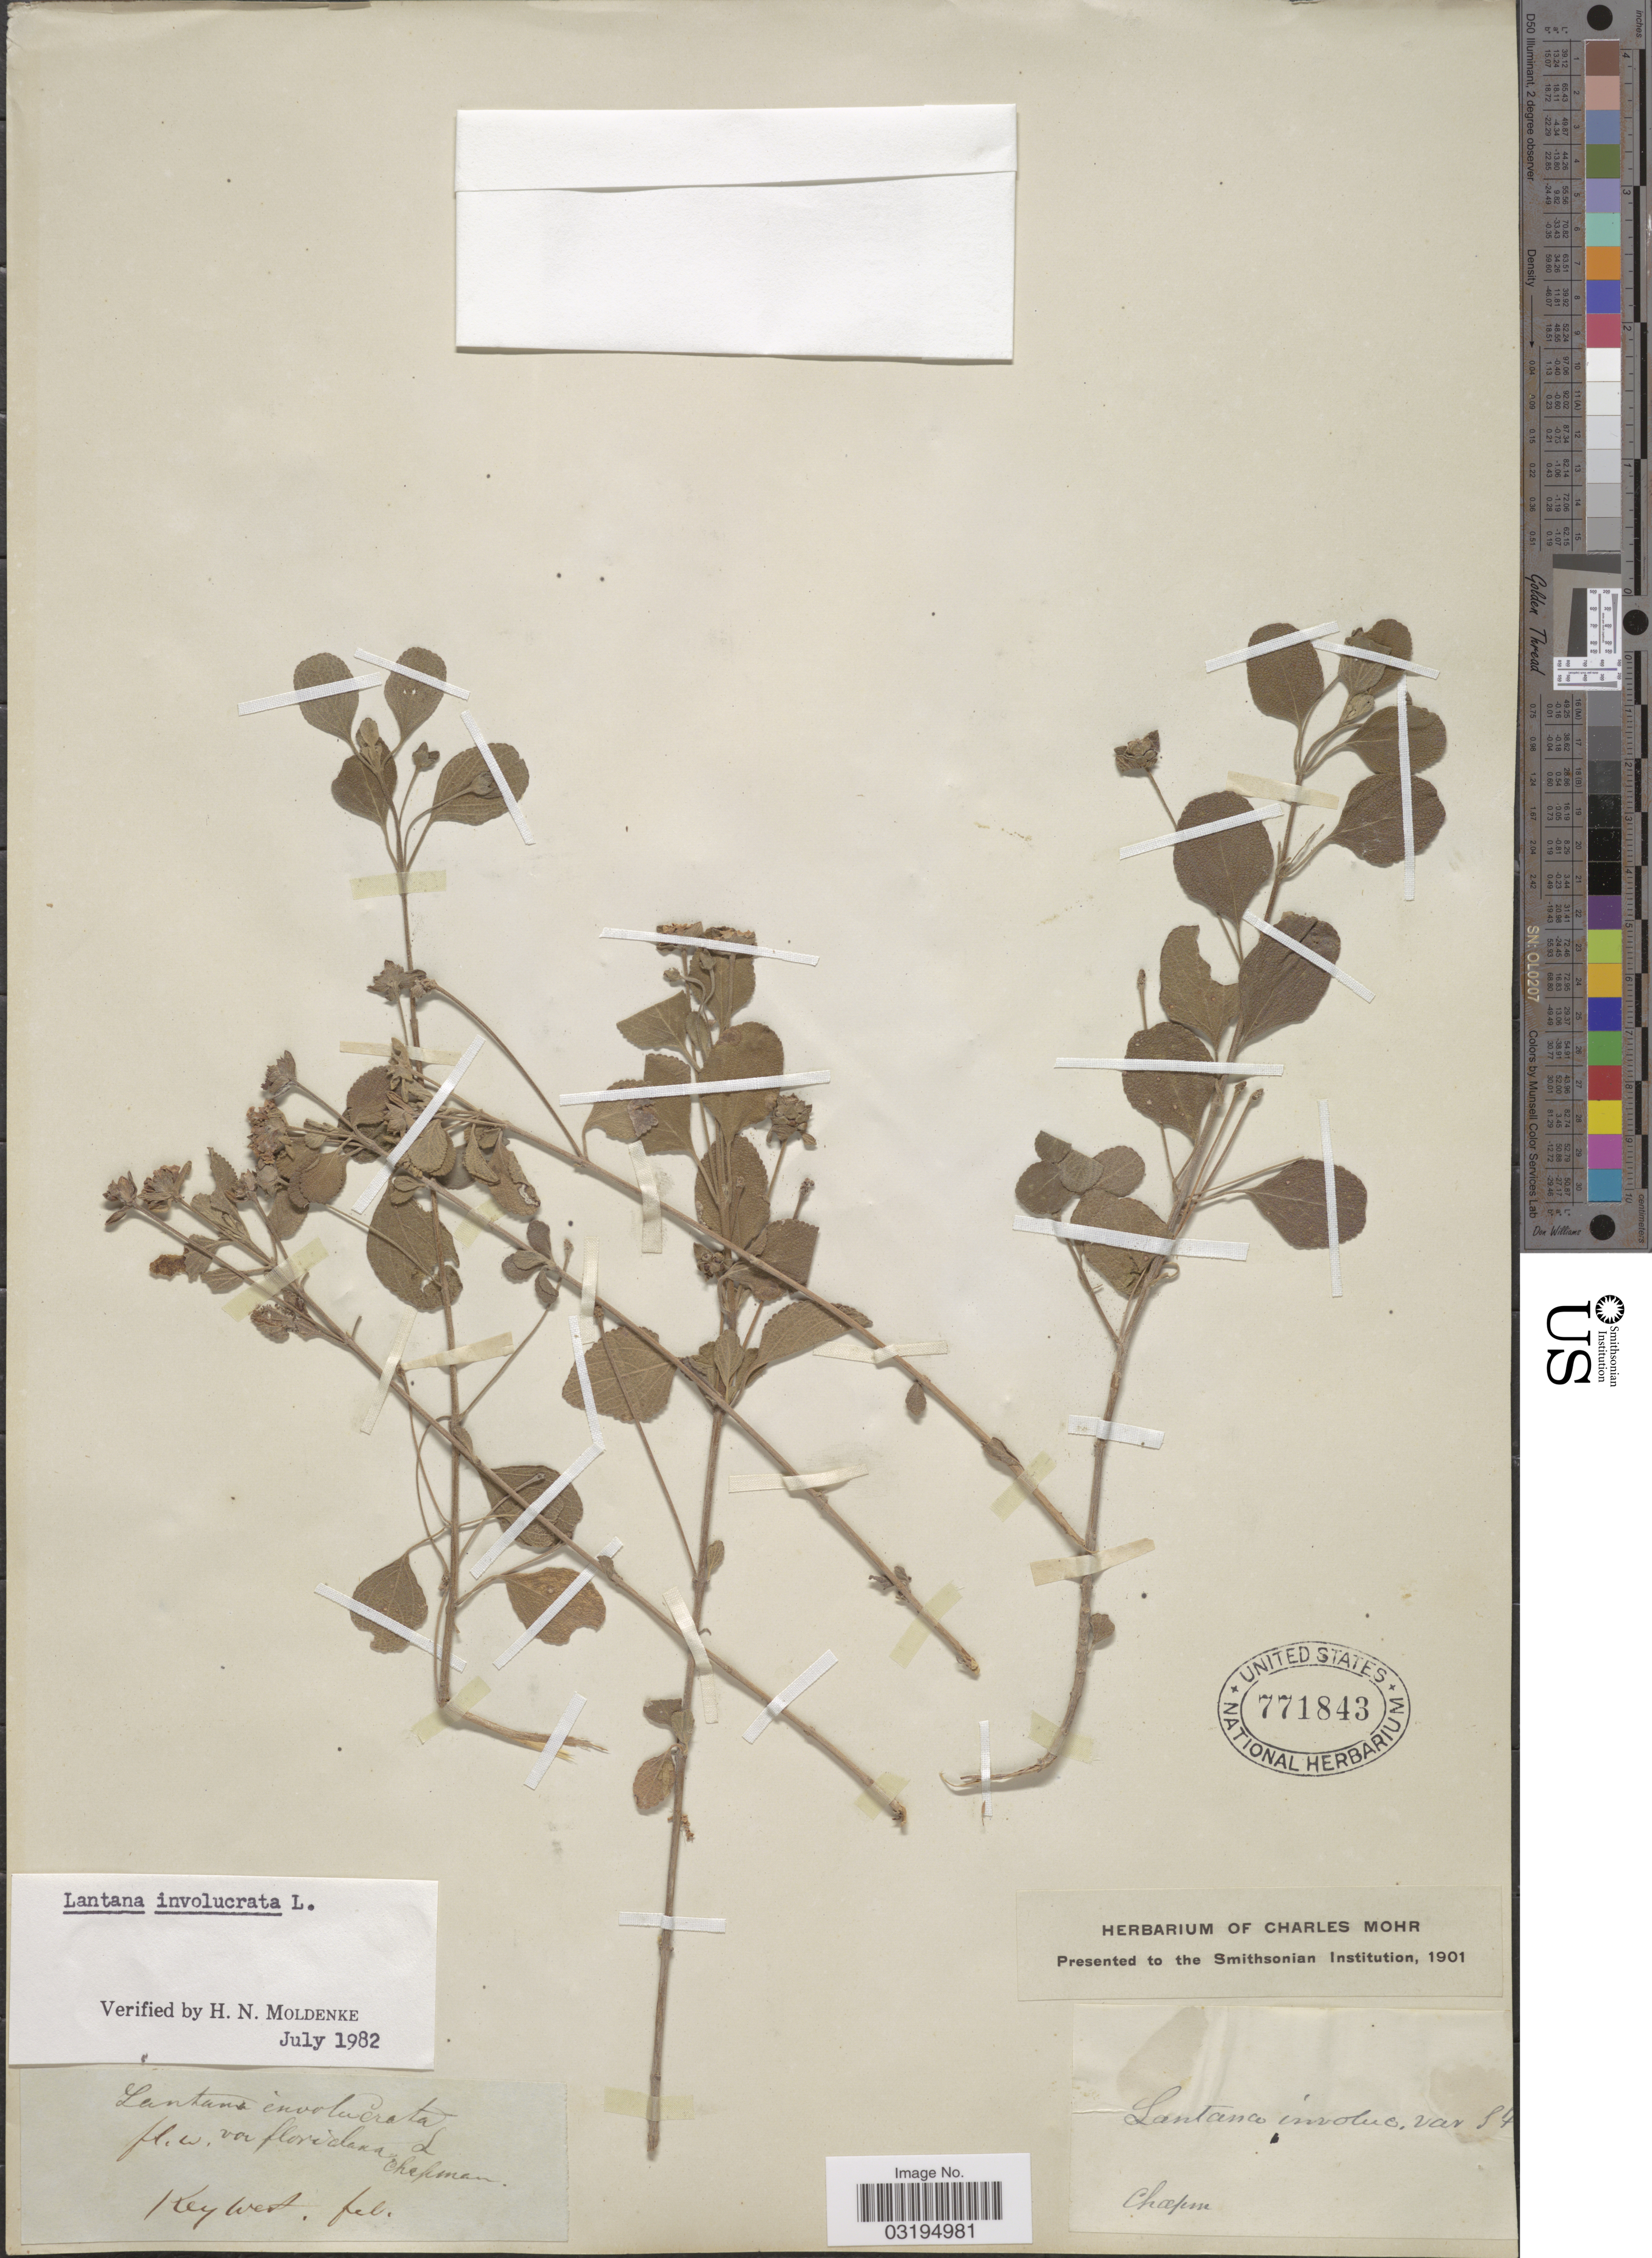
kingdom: Plantae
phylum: Tracheophyta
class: Magnoliopsida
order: Lamiales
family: Verbenaceae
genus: Lantana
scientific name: Lantana involucrata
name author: L.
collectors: A. Chapman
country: United States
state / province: Florida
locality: Key West.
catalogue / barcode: US 771843